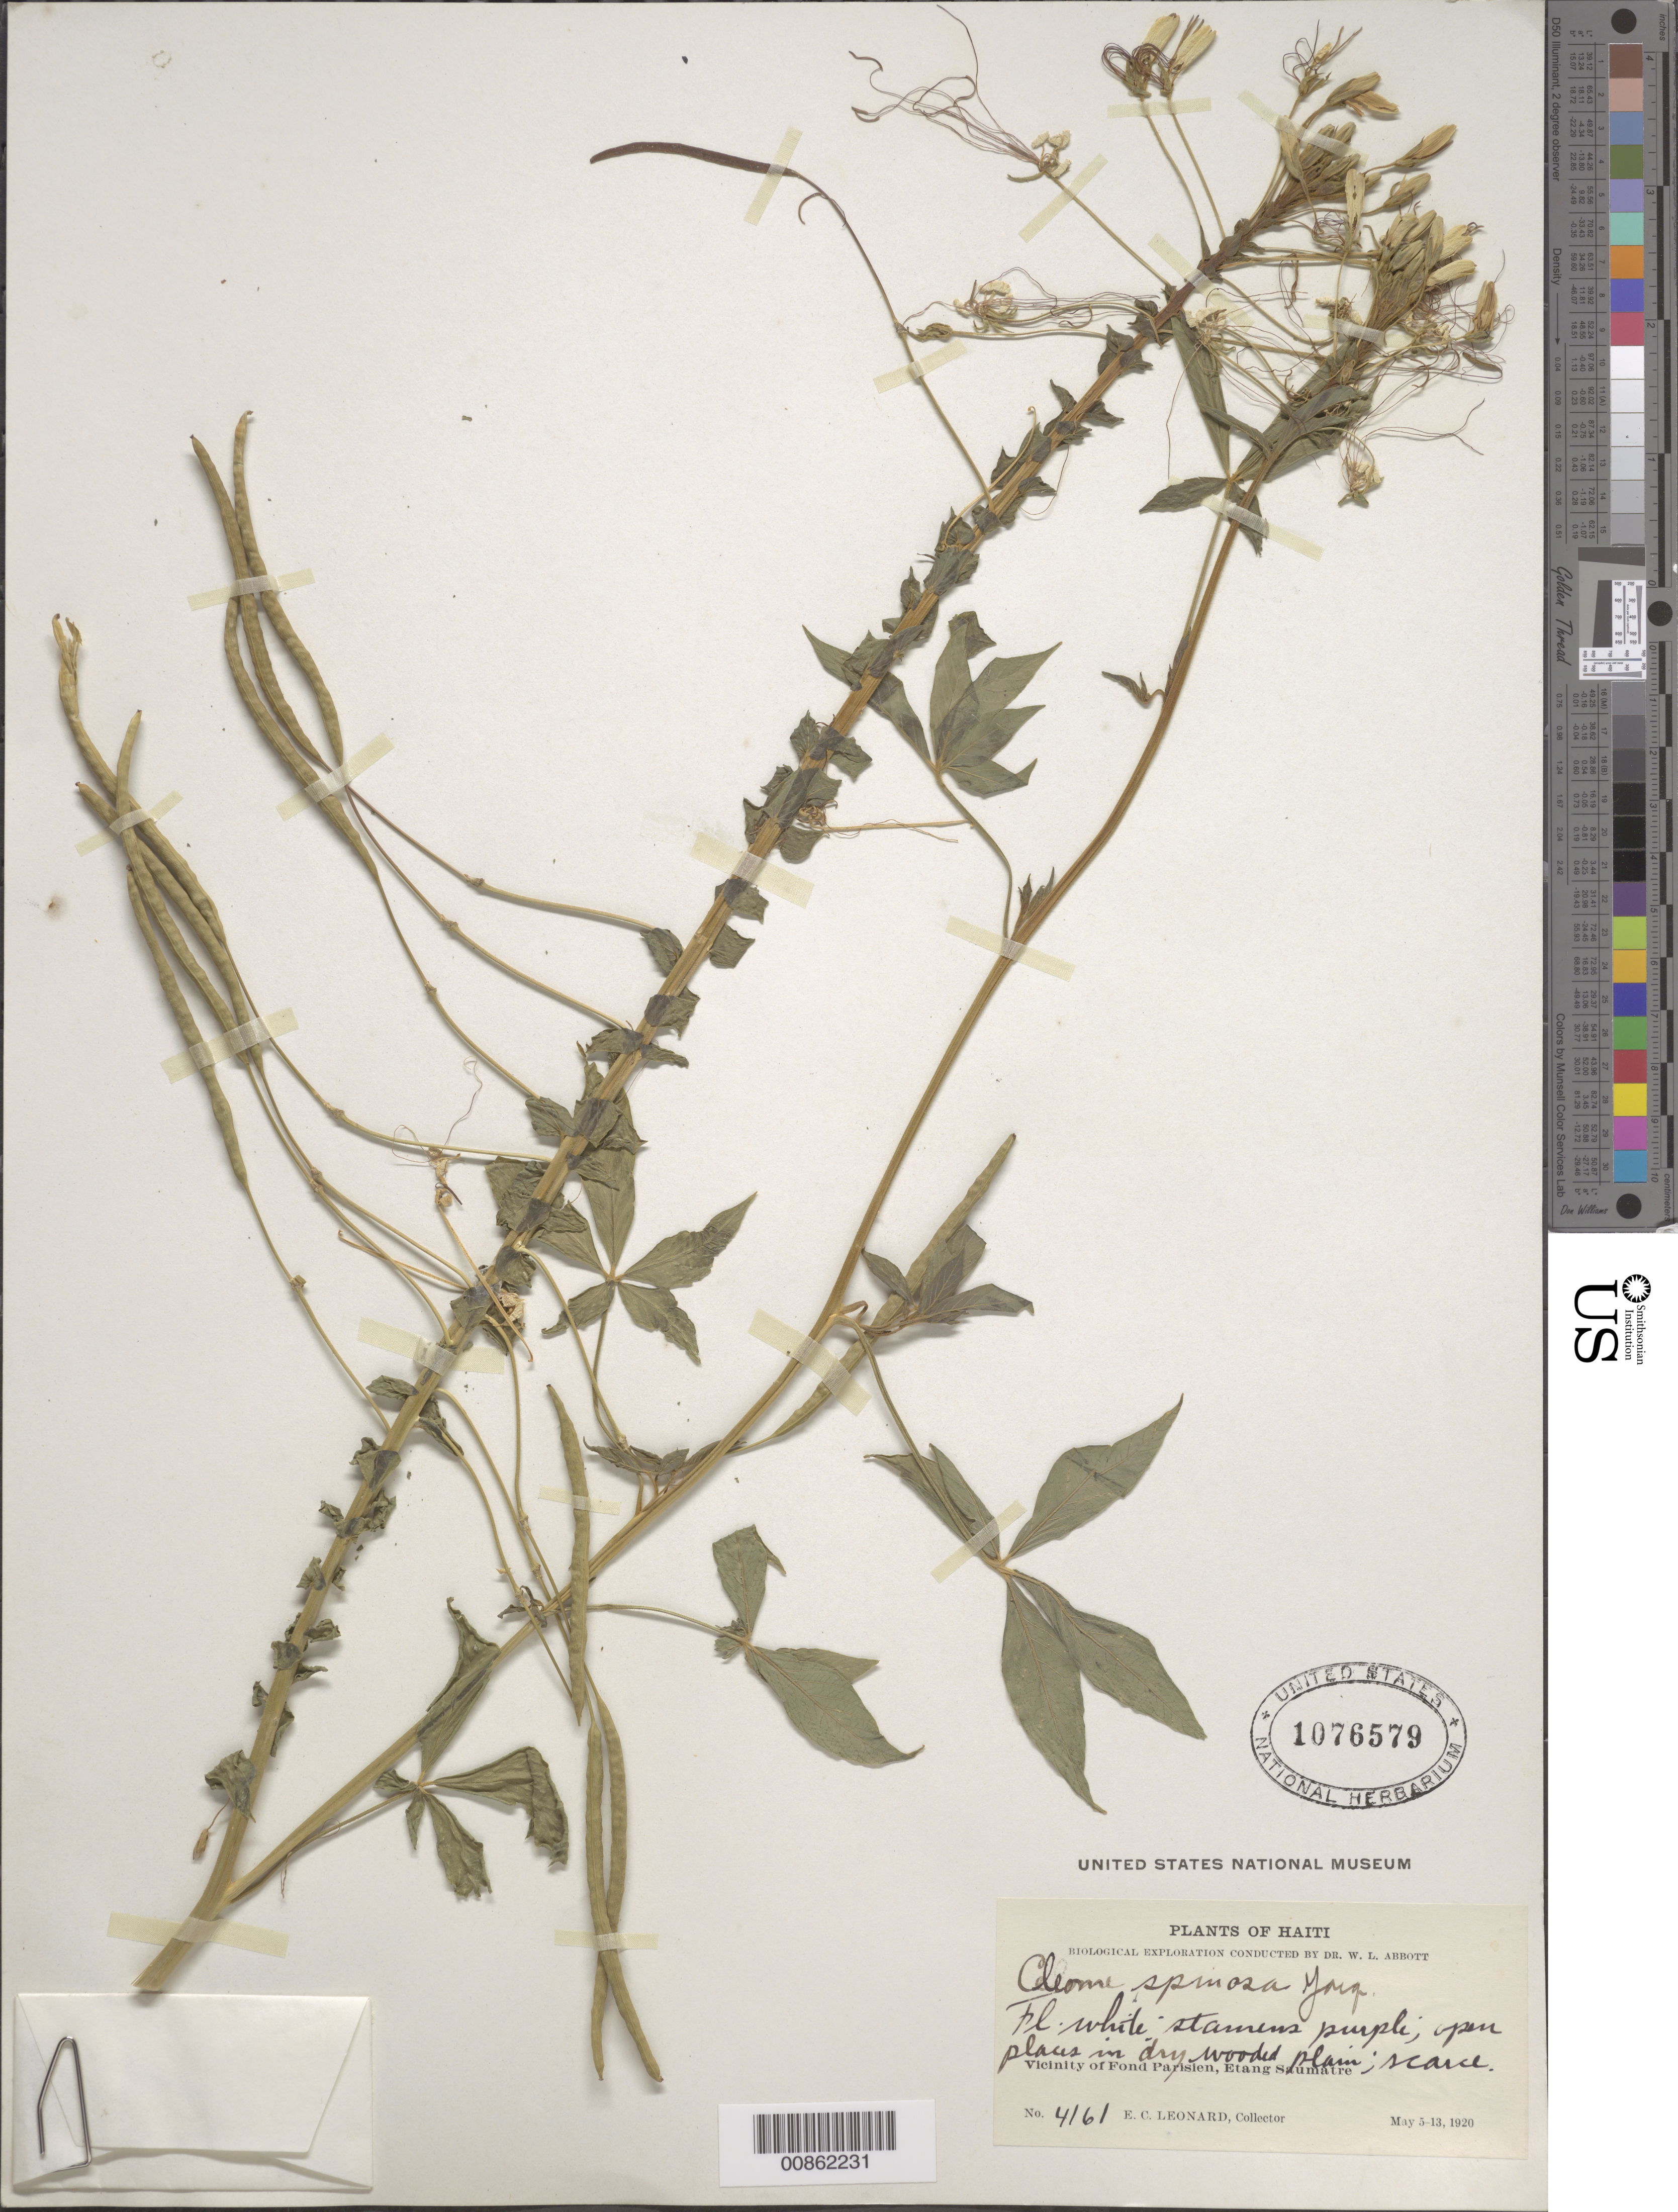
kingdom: Plantae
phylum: Tracheophyta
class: Magnoliopsida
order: Brassicales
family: Cleomaceae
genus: Tarenaya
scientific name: Tarenaya spinosa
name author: (Jacq.) Raf.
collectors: E. C. Leonard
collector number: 4161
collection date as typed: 05 May 1920 to 13 May 1920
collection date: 1920-05-05/1920-05-13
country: Haiti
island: Hispaniola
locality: Vicinity of Fond Parisien, Etang Saumatre.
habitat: Open places in dry wooded plain.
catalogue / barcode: US 1076579